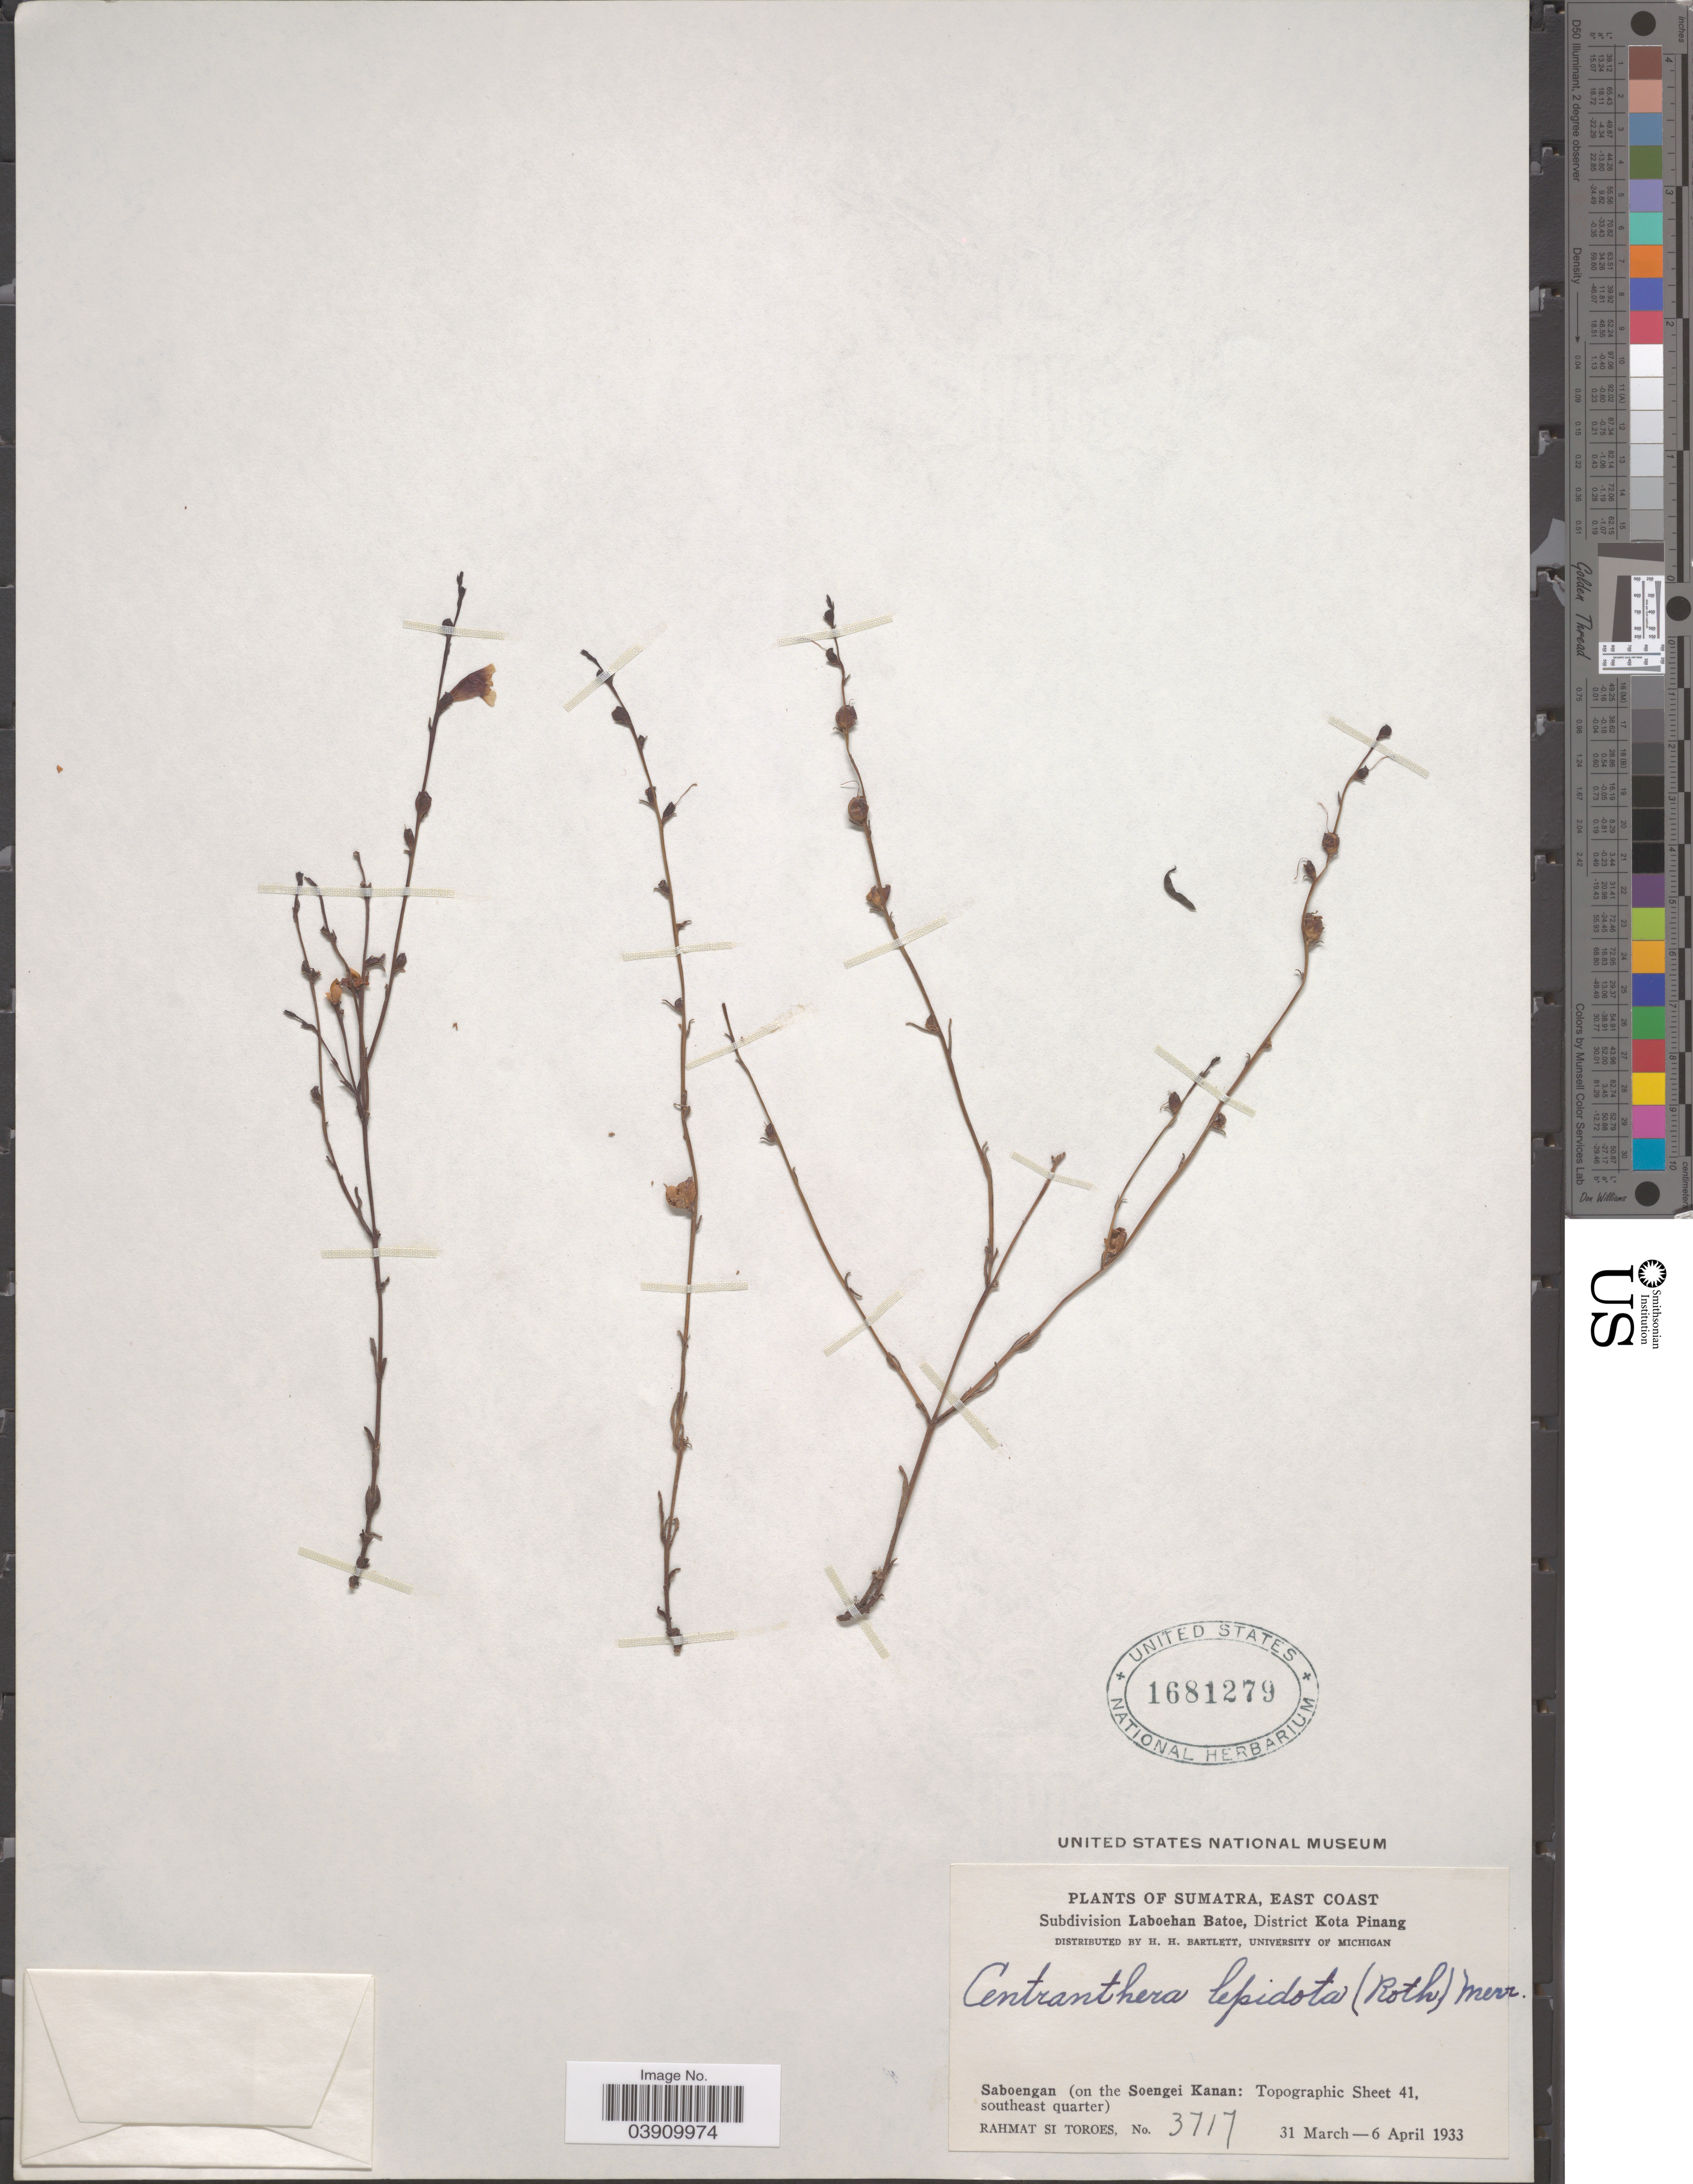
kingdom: Plantae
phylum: Tracheophyta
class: Magnoliopsida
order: Lamiales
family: Orobanchaceae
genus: Razumovia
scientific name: Razumovia lepidota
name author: (Roth) Alston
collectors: Rahmat Si Boeea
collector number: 3717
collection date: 1933-03-31/1933-04-06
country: Indonesia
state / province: Sumatra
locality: East Coast. Subdivision Laboehan Batoe, District Kota Pinang. Saboengan (on the Soengei Kanan: Topographic Sheet 41, southeast quarter).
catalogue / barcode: US 1681279